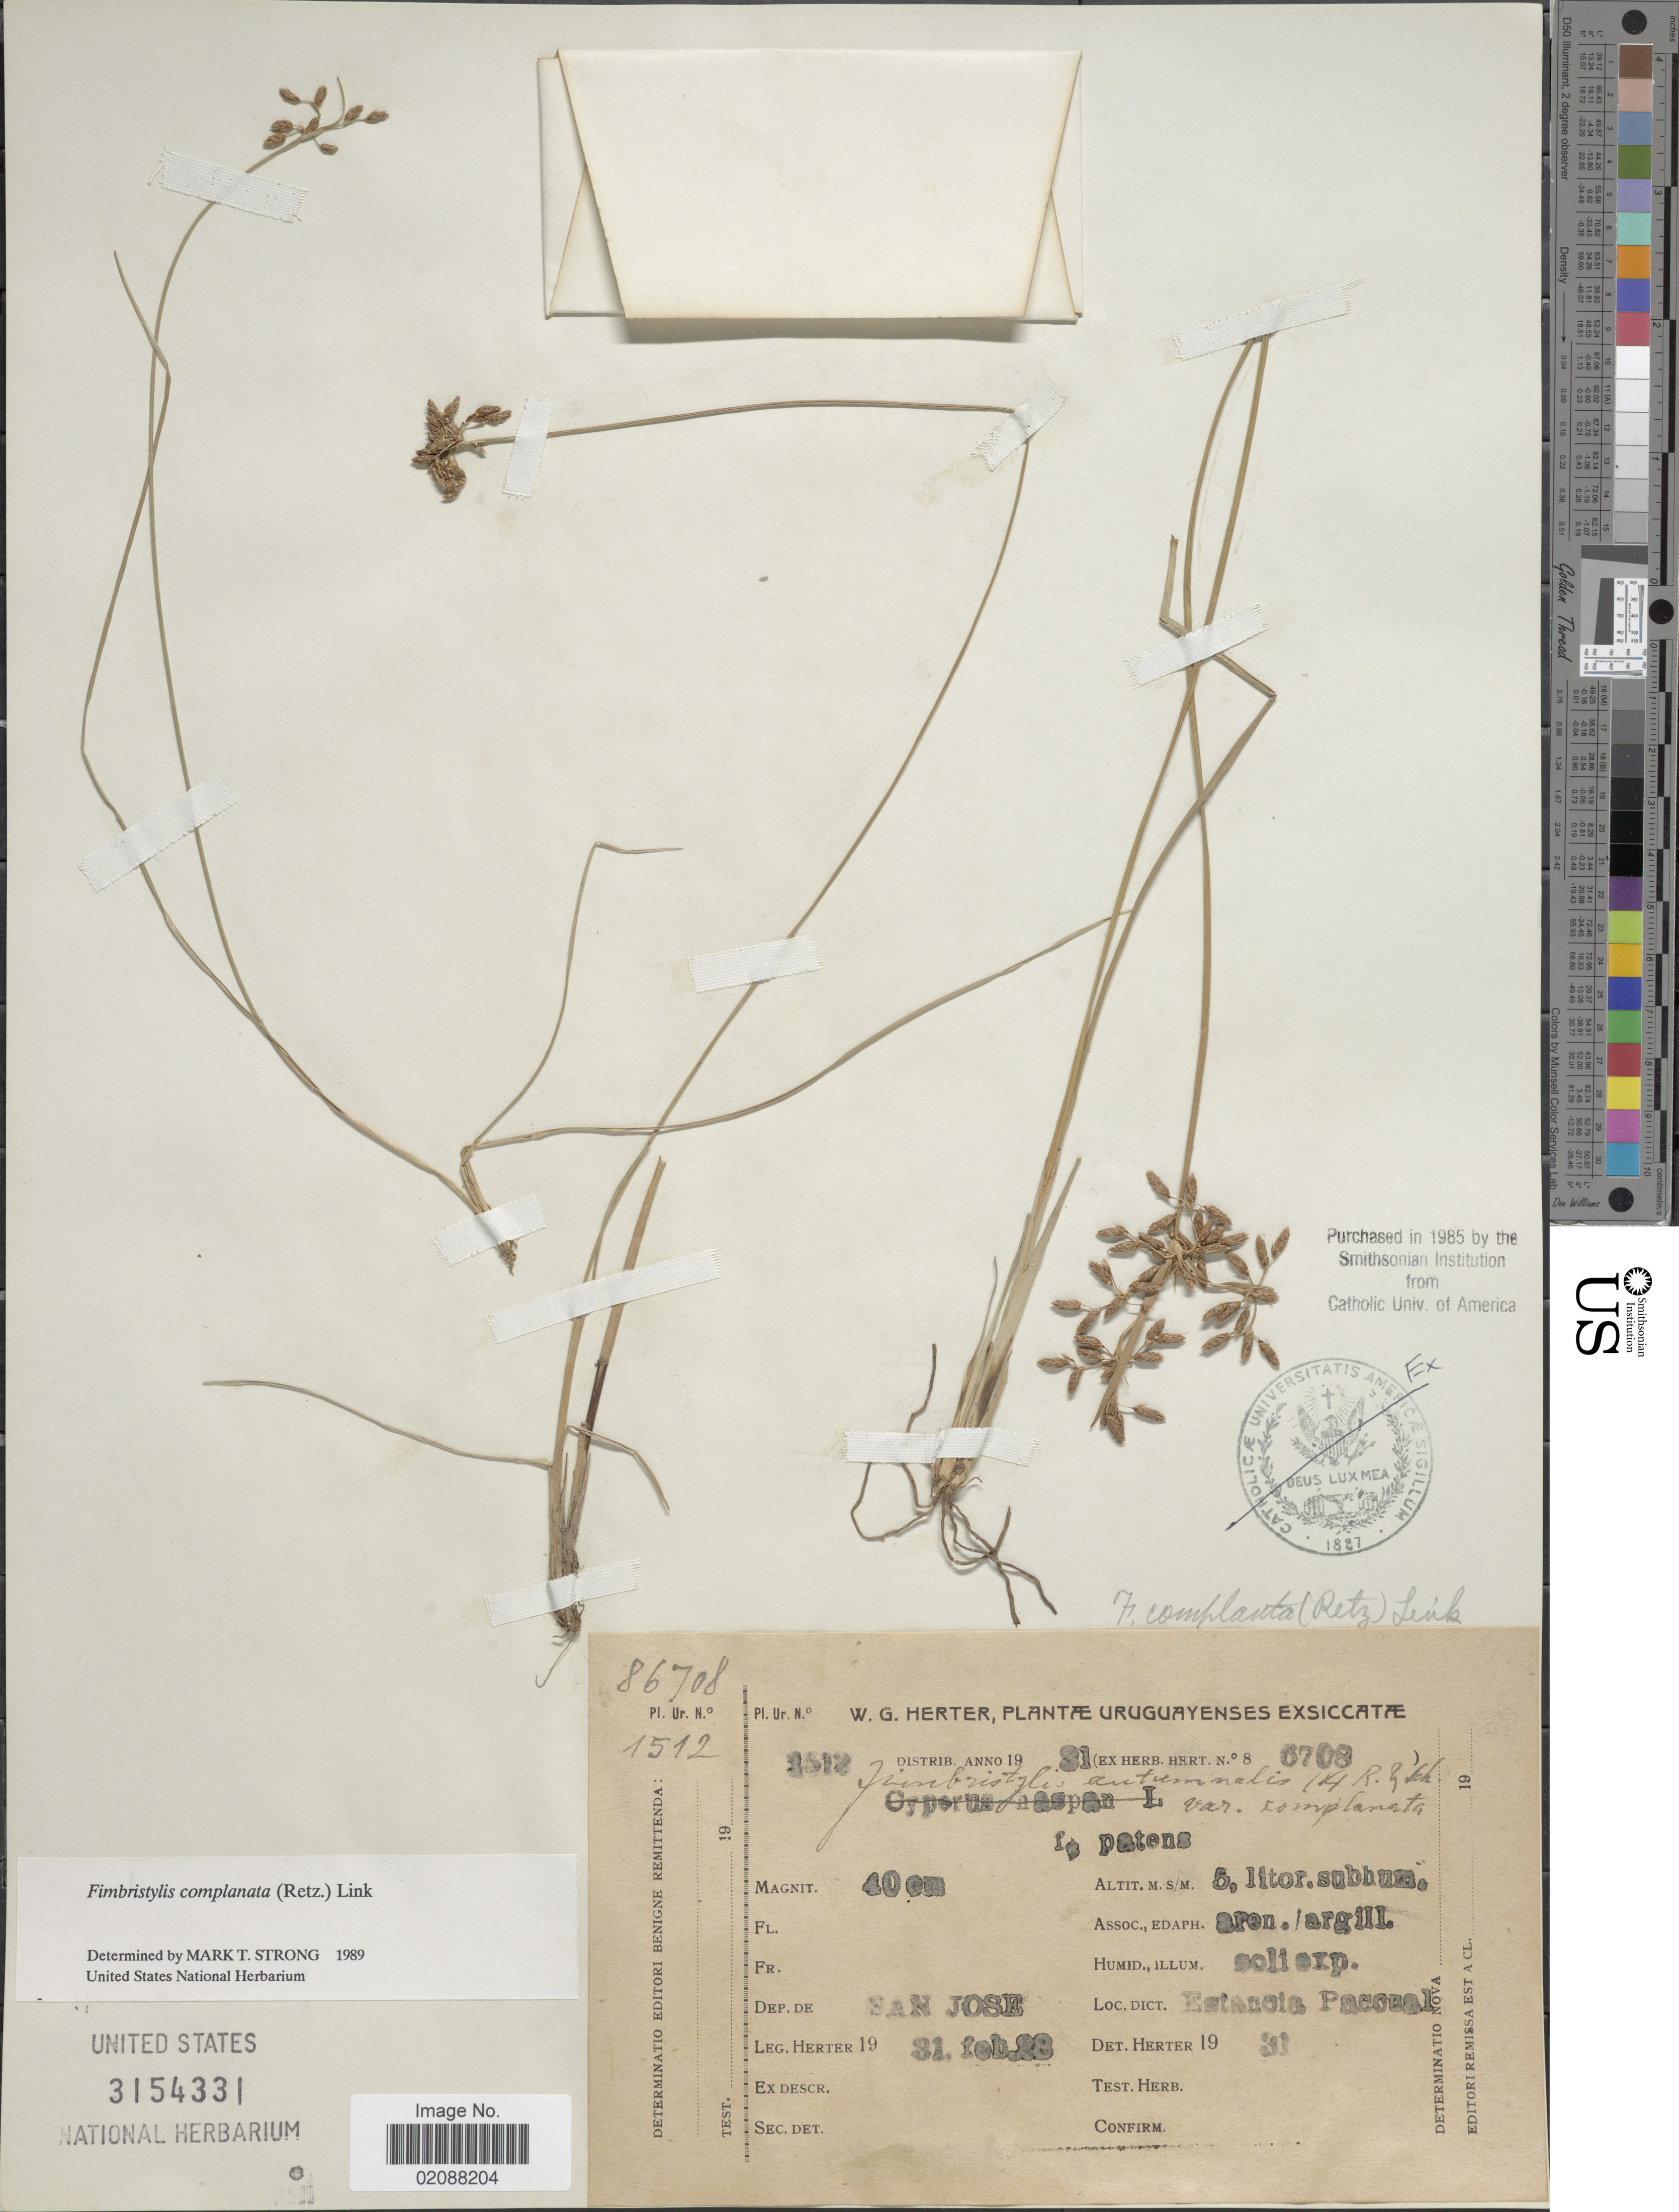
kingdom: Plantae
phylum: Tracheophyta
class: Liliopsida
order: Poales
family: Cyperaceae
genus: Fimbristylis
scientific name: Fimbristylis complanata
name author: (Retz.) Link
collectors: W. G. Herter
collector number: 1512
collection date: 1931-02-28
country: Uruguay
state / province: San Jose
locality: Estancia Pascucal.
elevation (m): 5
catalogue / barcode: US 3154331